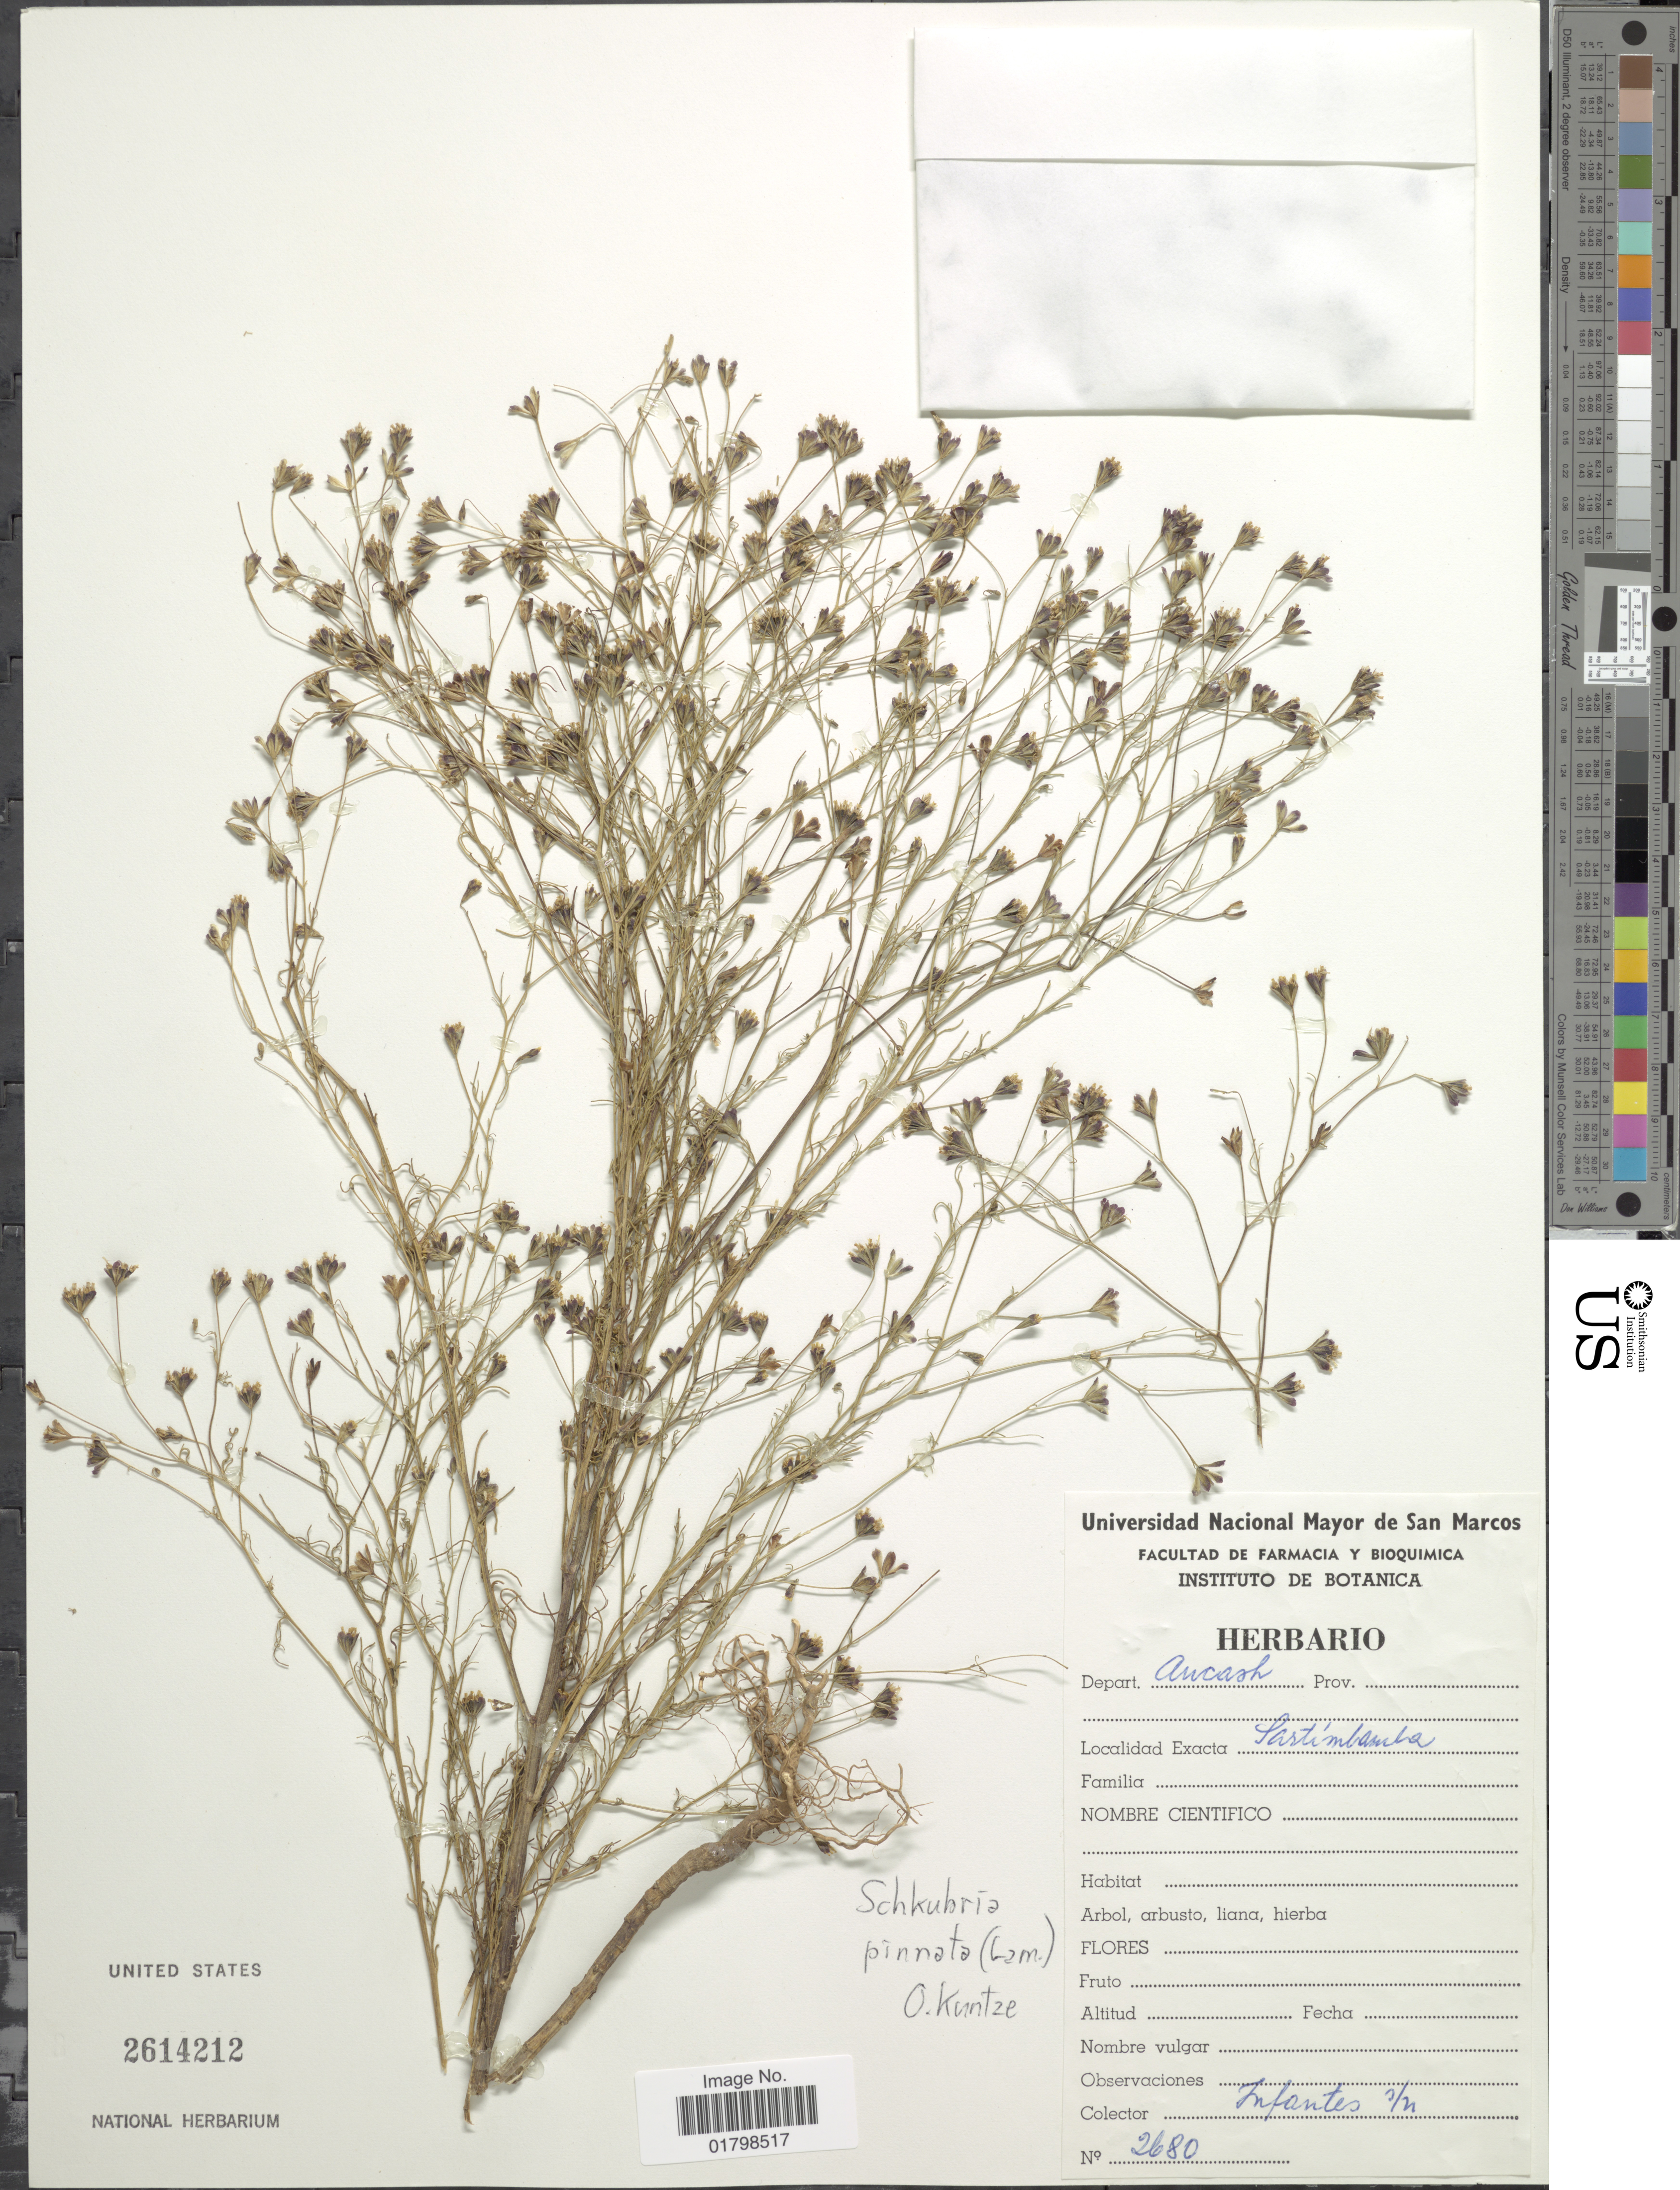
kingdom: Plantae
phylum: Tracheophyta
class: Magnoliopsida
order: Asterales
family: Asteraceae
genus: Schkuhria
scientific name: Schkuhria pinnata var. abrotanoides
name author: (Roth) Cabrera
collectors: Infantes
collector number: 2680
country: Peru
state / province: La Libertad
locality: Sartimbamba, Dept. Ancash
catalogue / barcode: US 2614212